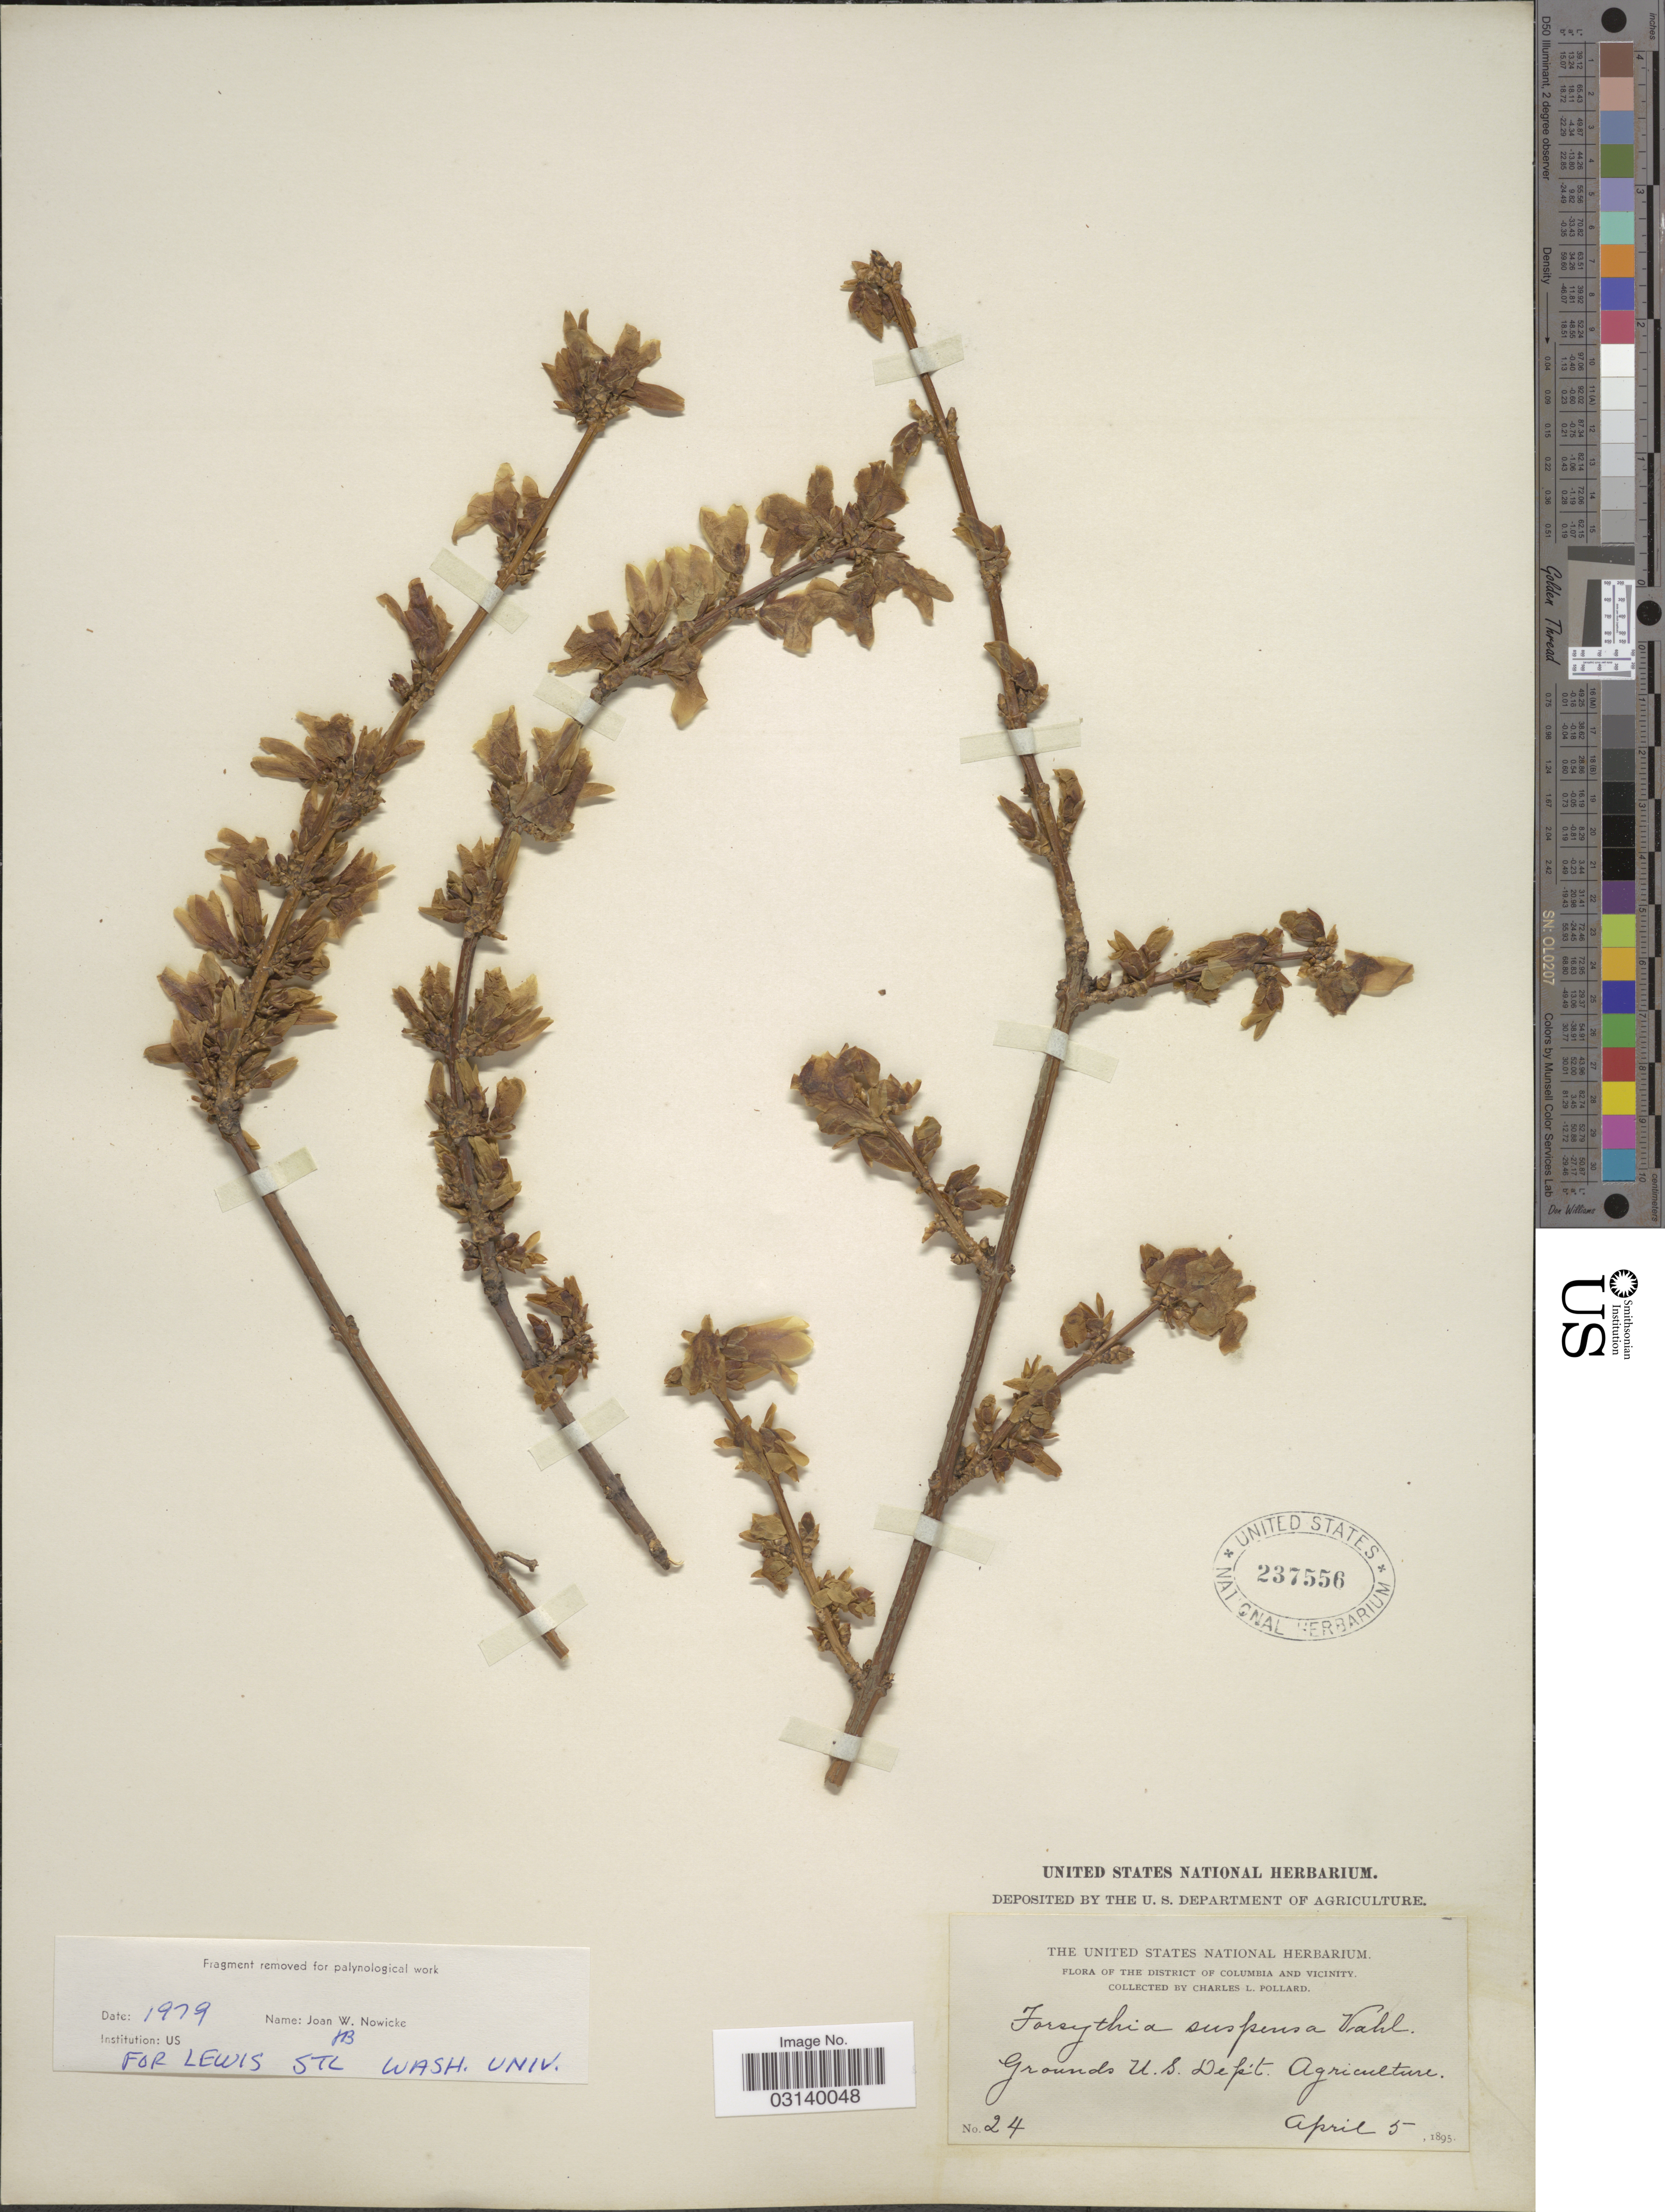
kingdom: Plantae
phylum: Tracheophyta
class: Magnoliopsida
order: Lamiales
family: Oleaceae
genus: Forsythia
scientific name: Forsythia suspensa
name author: (Thunb.) Vahl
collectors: C. L. Pollard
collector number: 24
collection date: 1895-04-05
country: United States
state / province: District of Columbia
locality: District of Columbia and Vicinity. Grounds U.S. Dept. Agriculture.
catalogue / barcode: US 237556